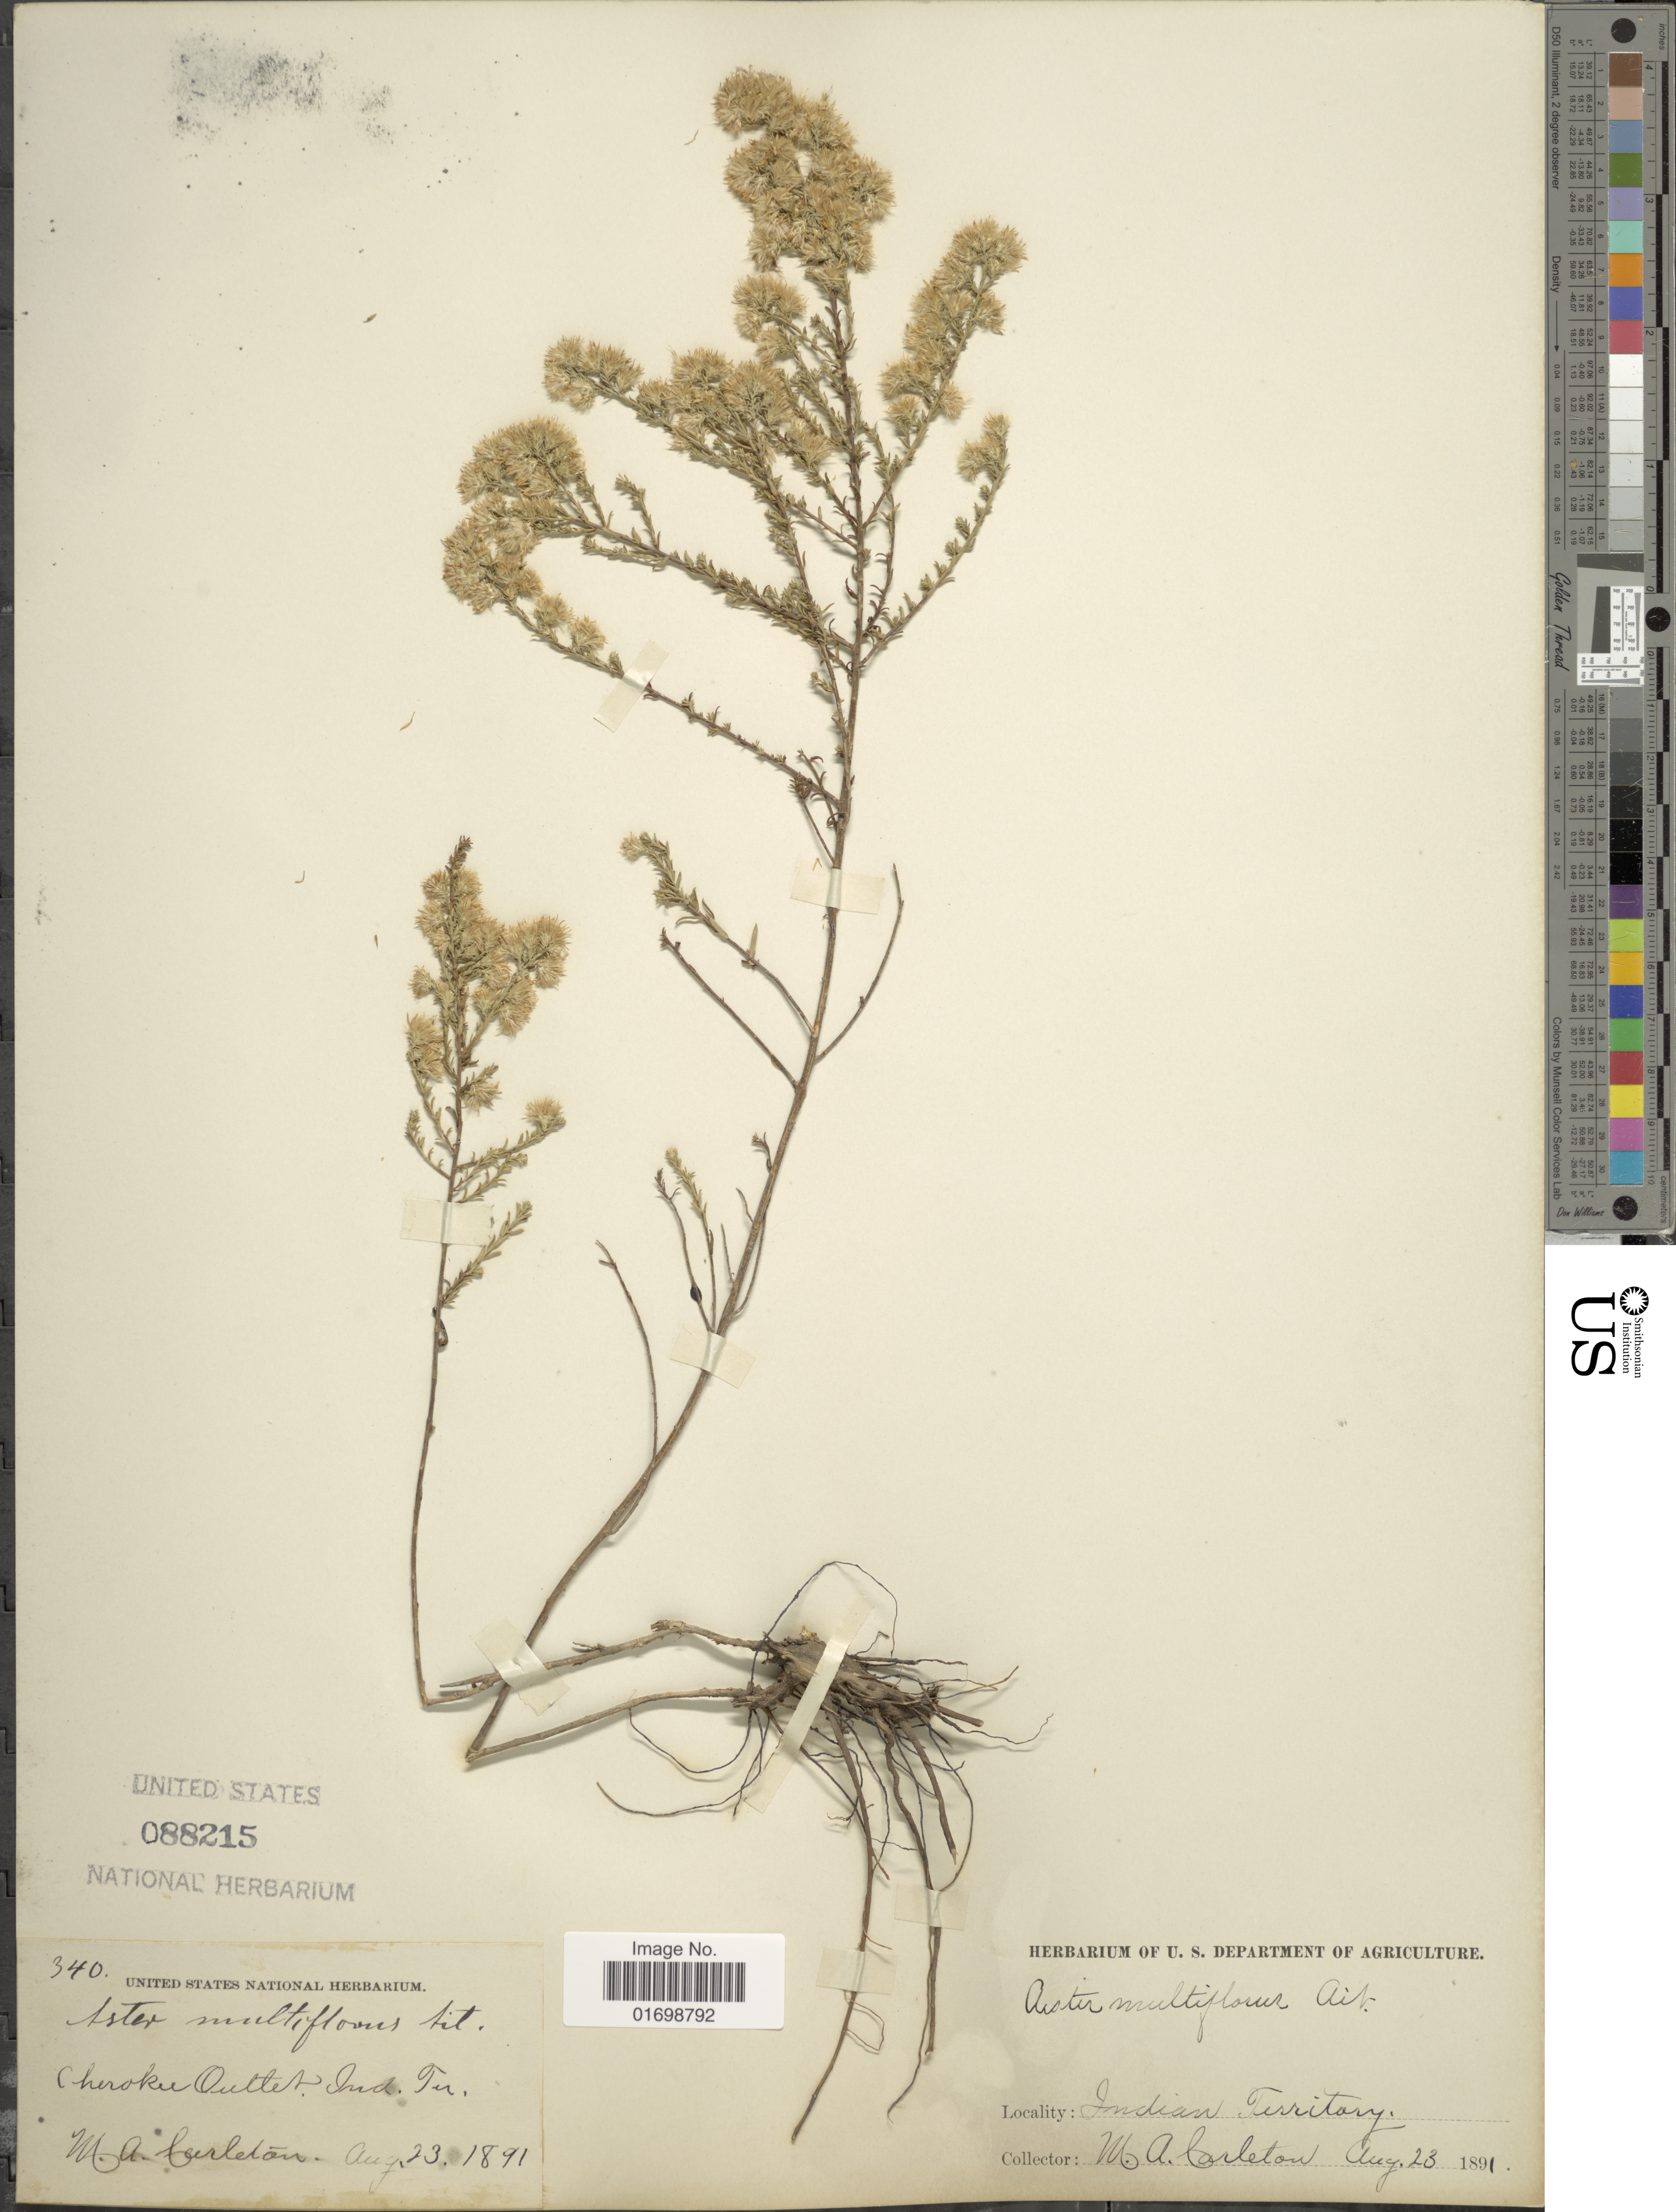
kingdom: Plantae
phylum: Tracheophyta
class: Magnoliopsida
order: Asterales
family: Asteraceae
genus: Symphyotrichum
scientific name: Symphyotrichum ericoides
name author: (L.) G.L. Nesom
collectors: M. A. Carleton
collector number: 340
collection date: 1891-08-23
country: United States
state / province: Oklahoma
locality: Indian Territory, Cherokee Outlet.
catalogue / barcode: US 88215